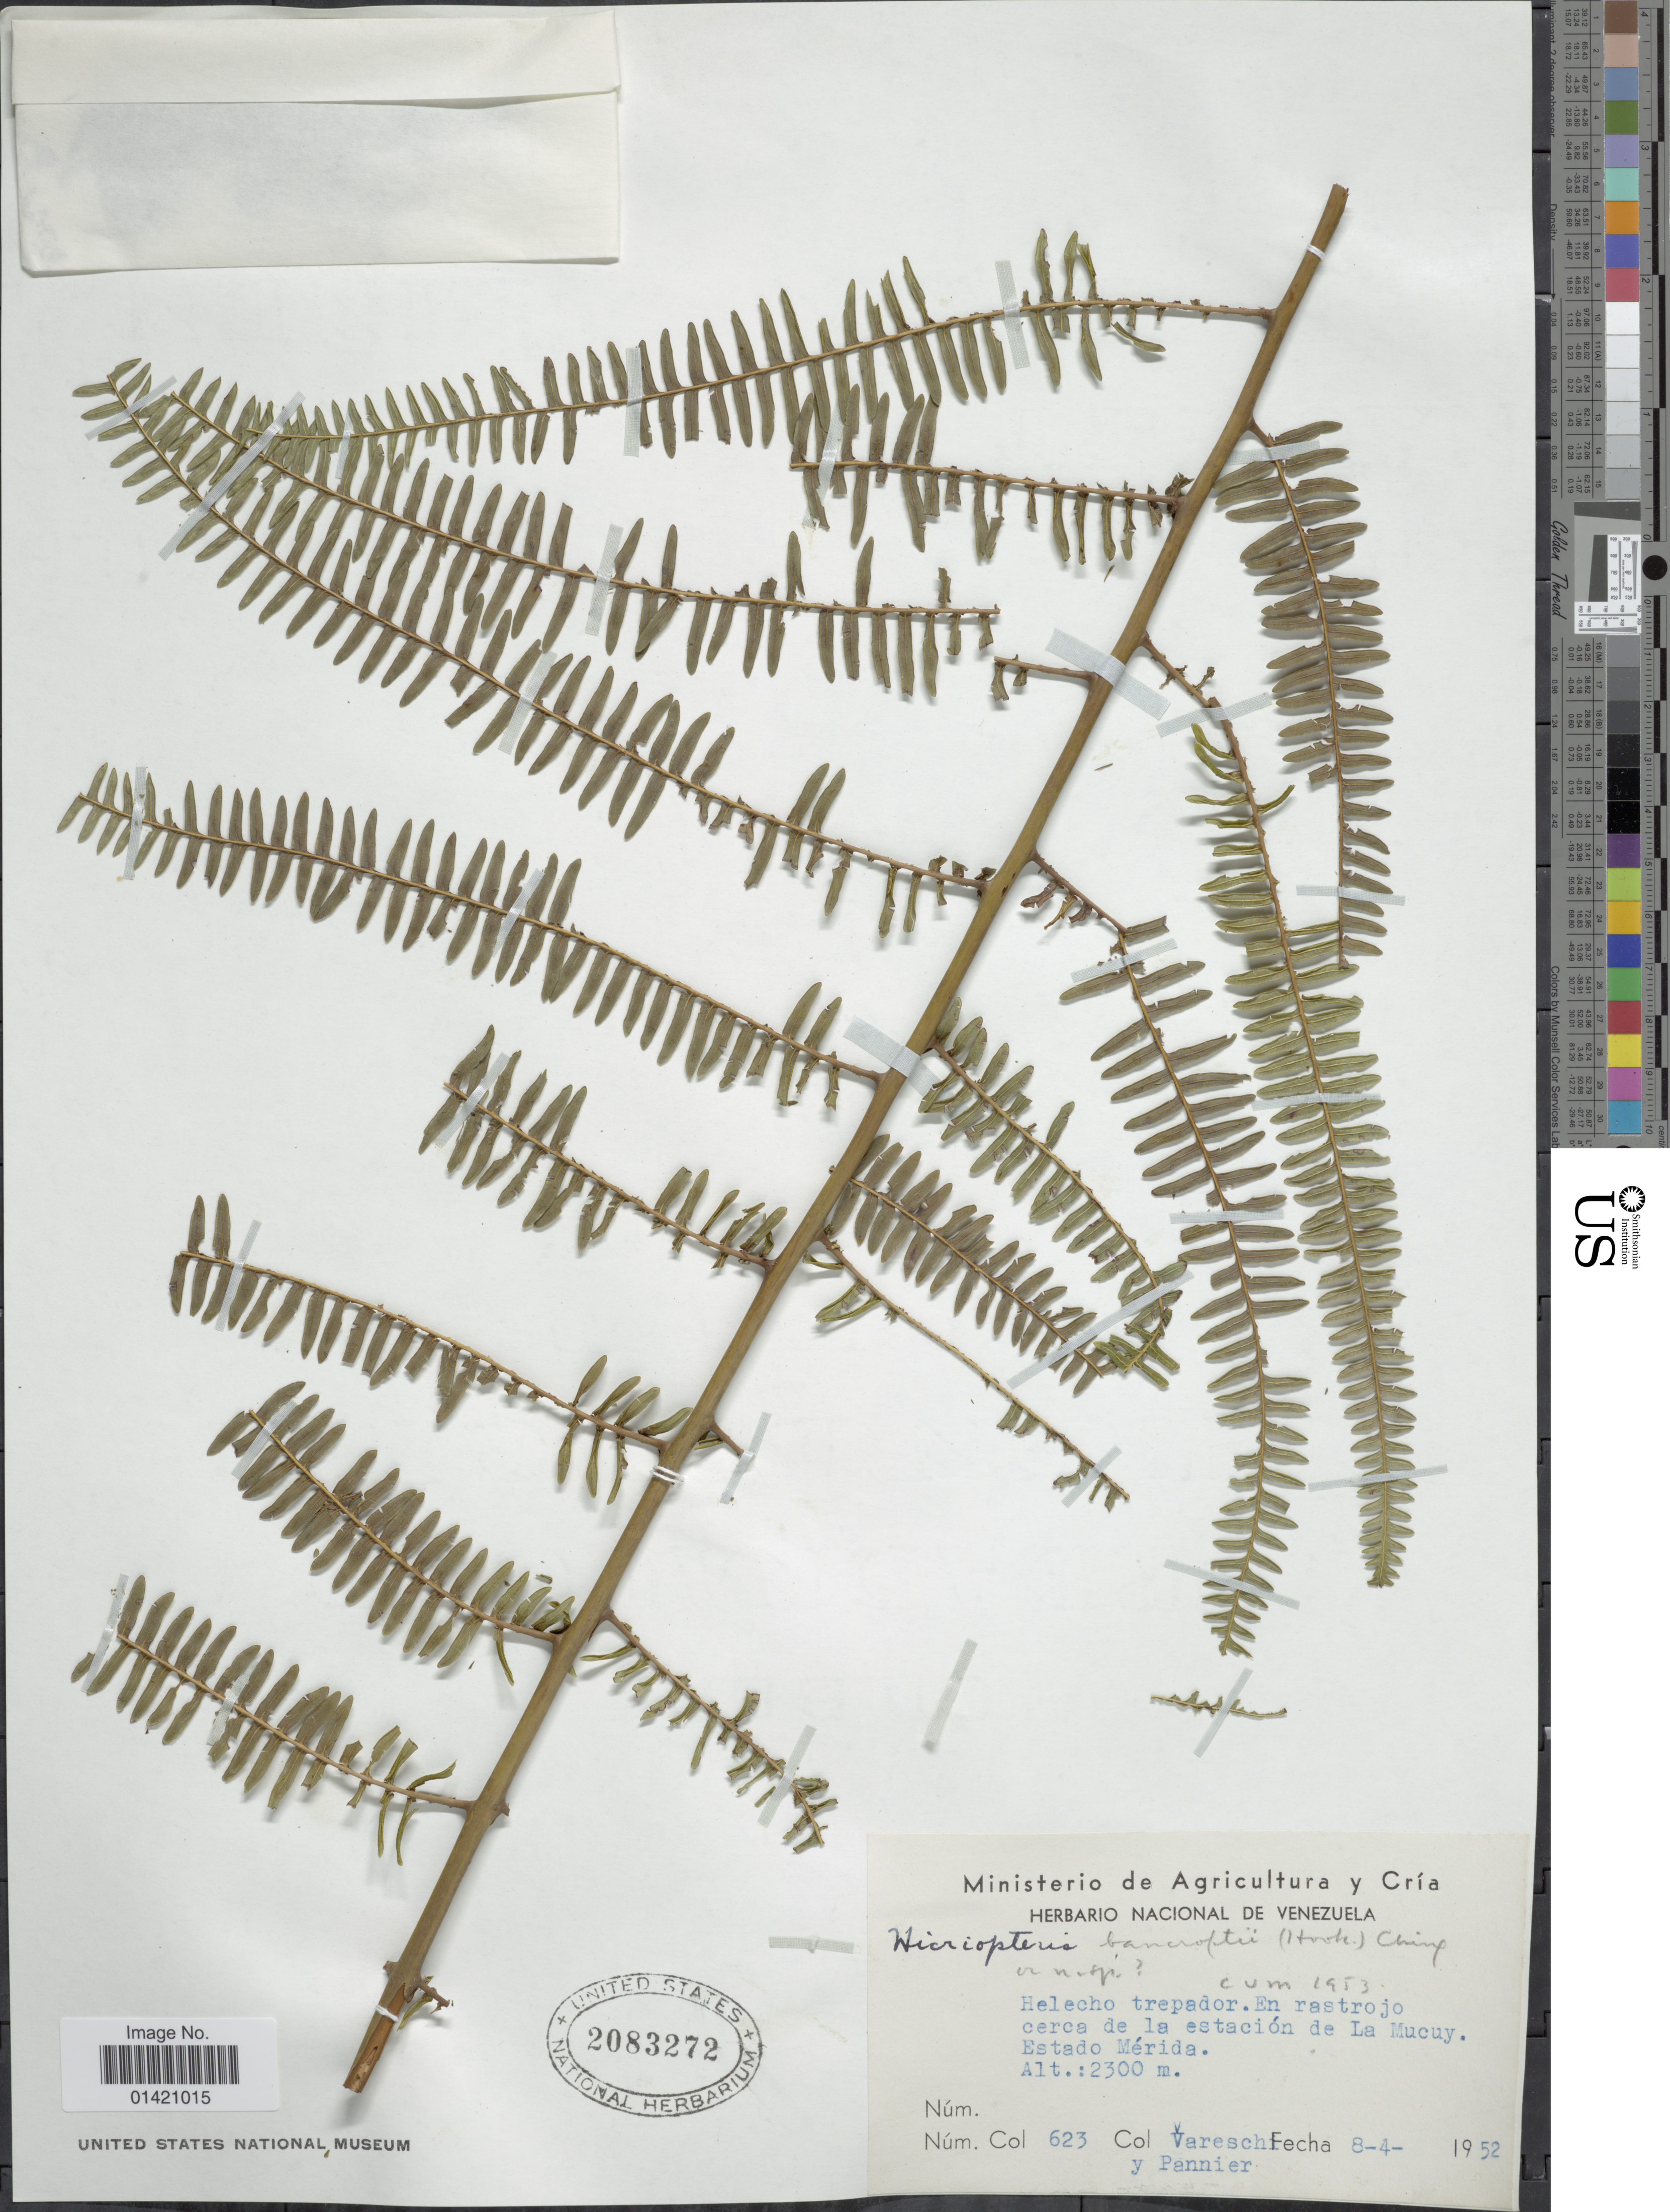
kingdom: Plantae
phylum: Tracheophyta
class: Polypodiopsida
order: Gleicheniales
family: Gleicheniaceae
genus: Diplopterygium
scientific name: Diplopterygium bancroftii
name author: (Hook.) A.R. Sm.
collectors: -. Vareschi & F. Pannier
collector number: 623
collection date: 1952-04-08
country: Venezuela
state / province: Mérida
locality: Helecho trepador. En rastrojo cerca de la estacion de La Mucuy. Estado Merida.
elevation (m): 2300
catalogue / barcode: US 2083272